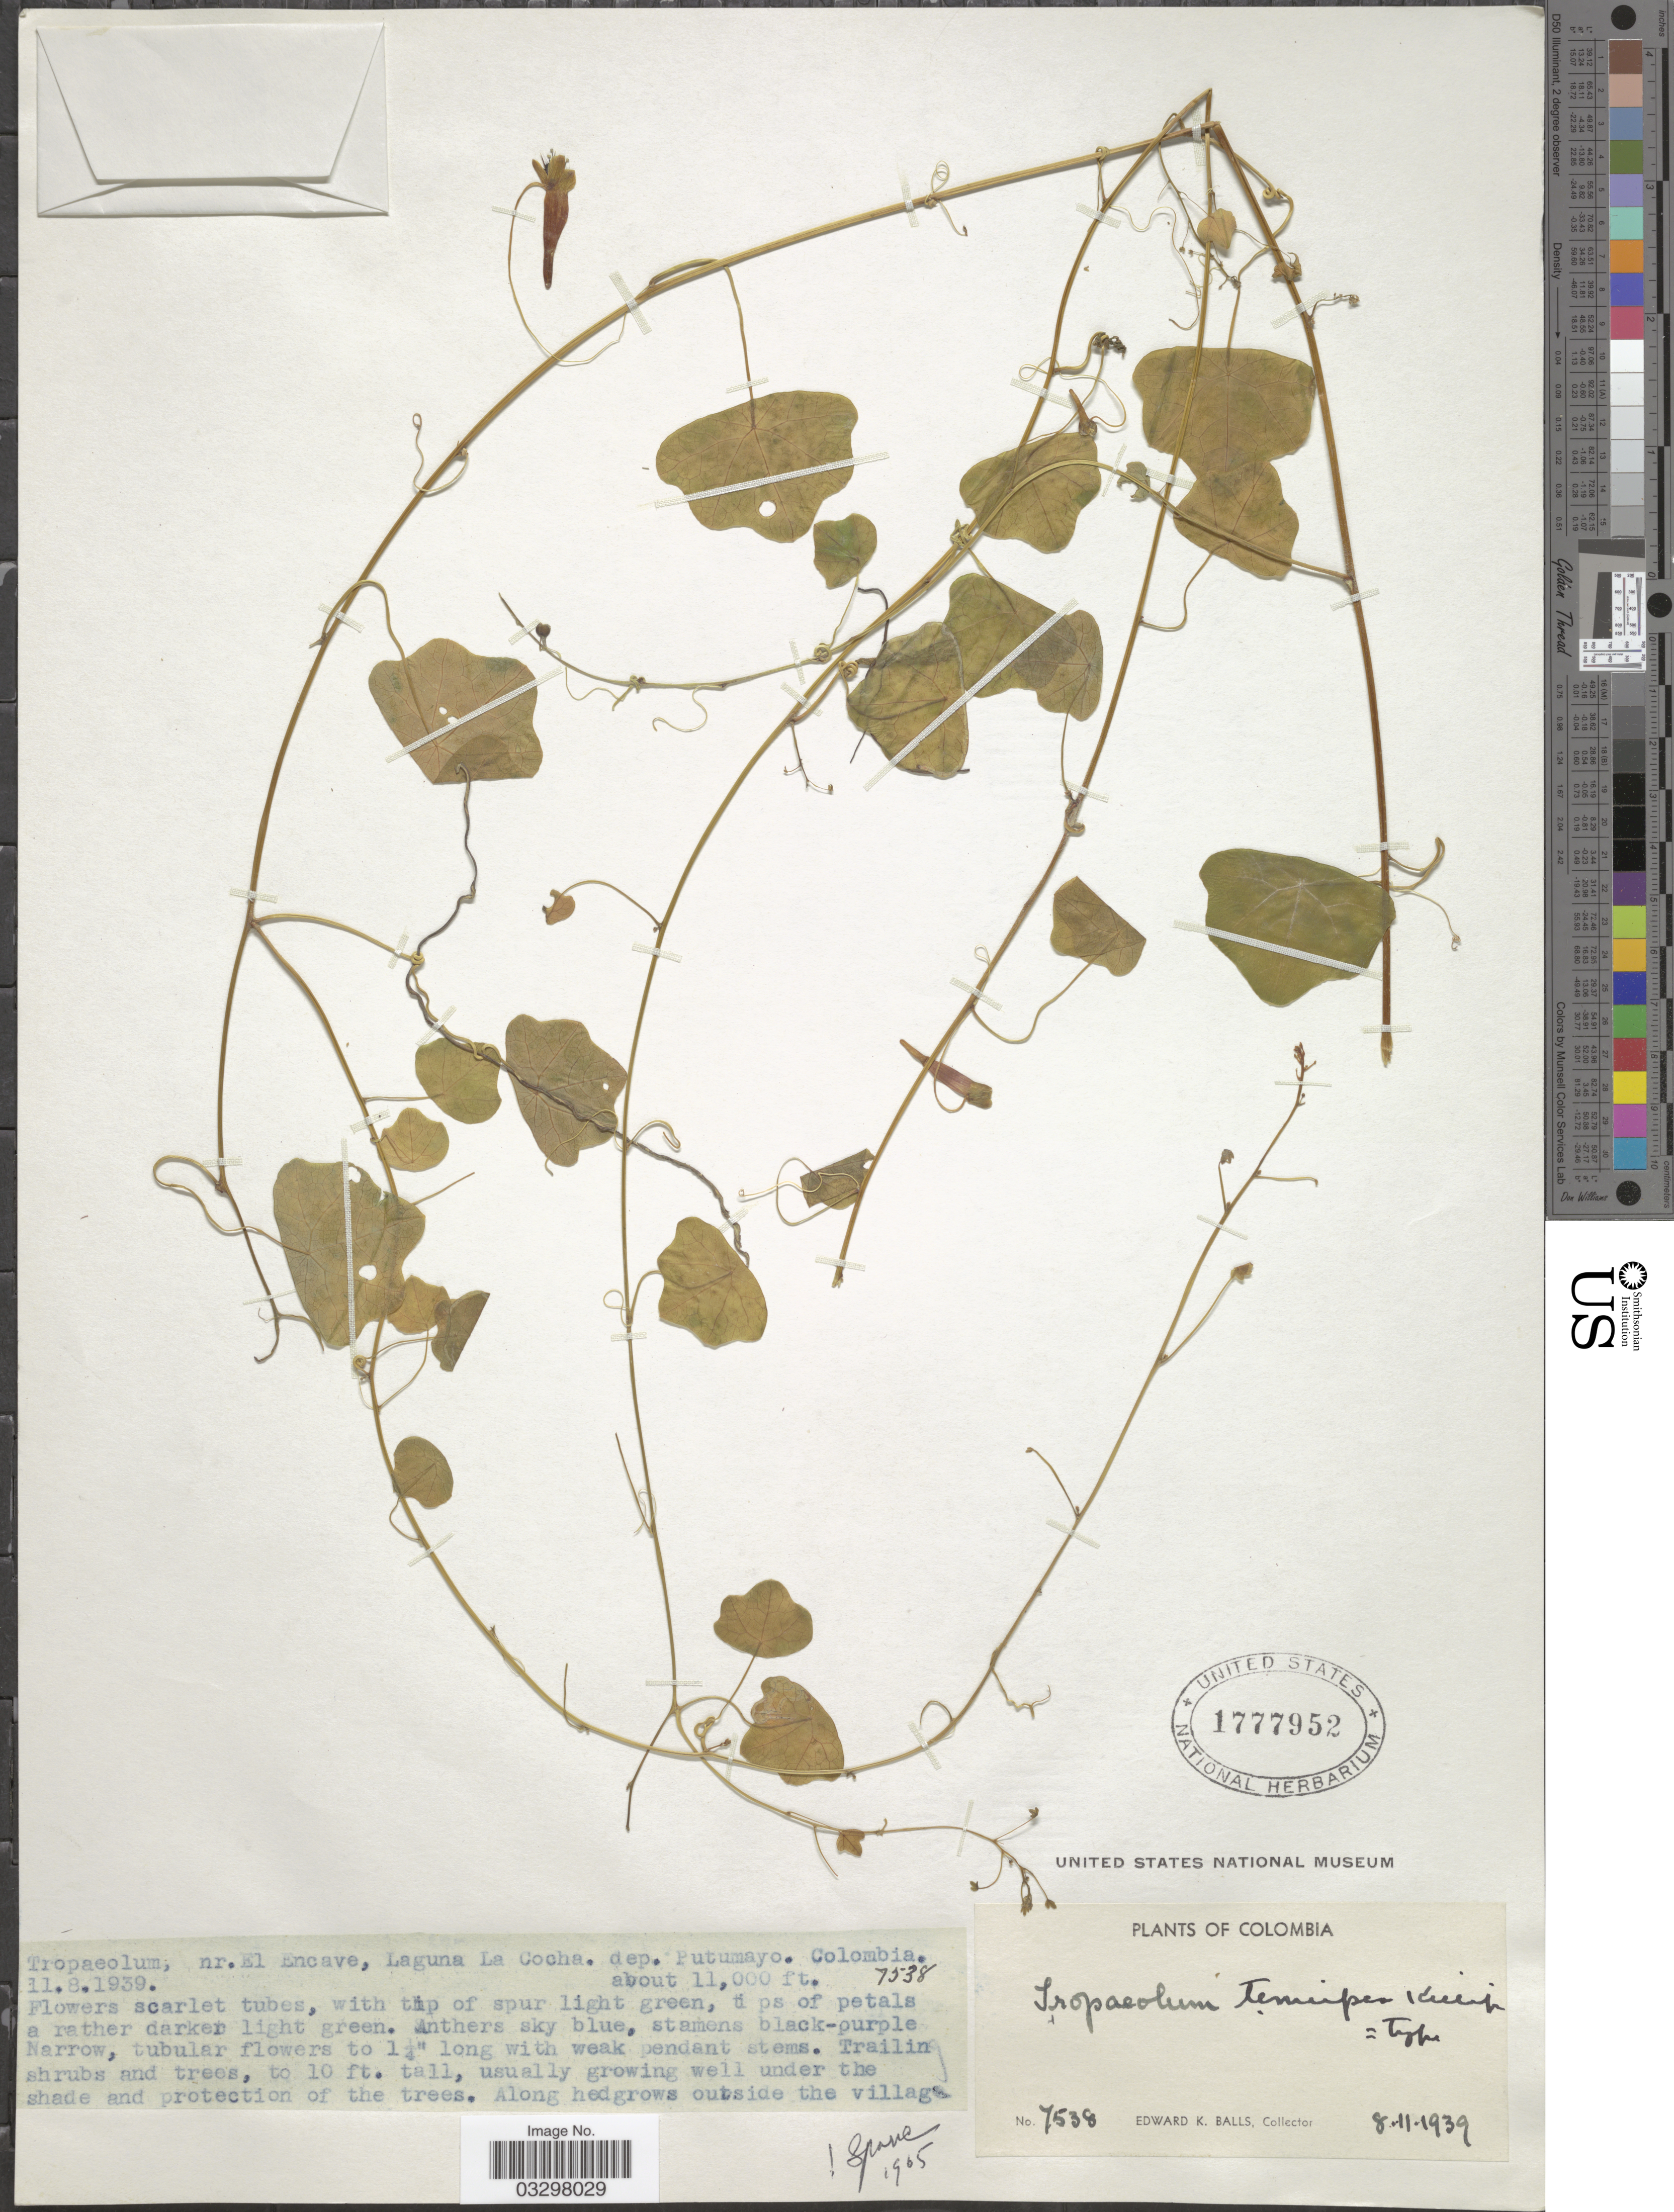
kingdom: Plantae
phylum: Tracheophyta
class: Magnoliopsida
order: Brassicales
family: Tropaeolaceae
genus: Tropaeolum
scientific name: Tropaeolum trilobum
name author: Turcz.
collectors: E. K. Balls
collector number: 7538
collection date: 1939-08-11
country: Colombia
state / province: Putumayo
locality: Nr. El Encave, Laguna La Cocha. Dep. Putumayo.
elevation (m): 3353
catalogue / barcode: US 1777952